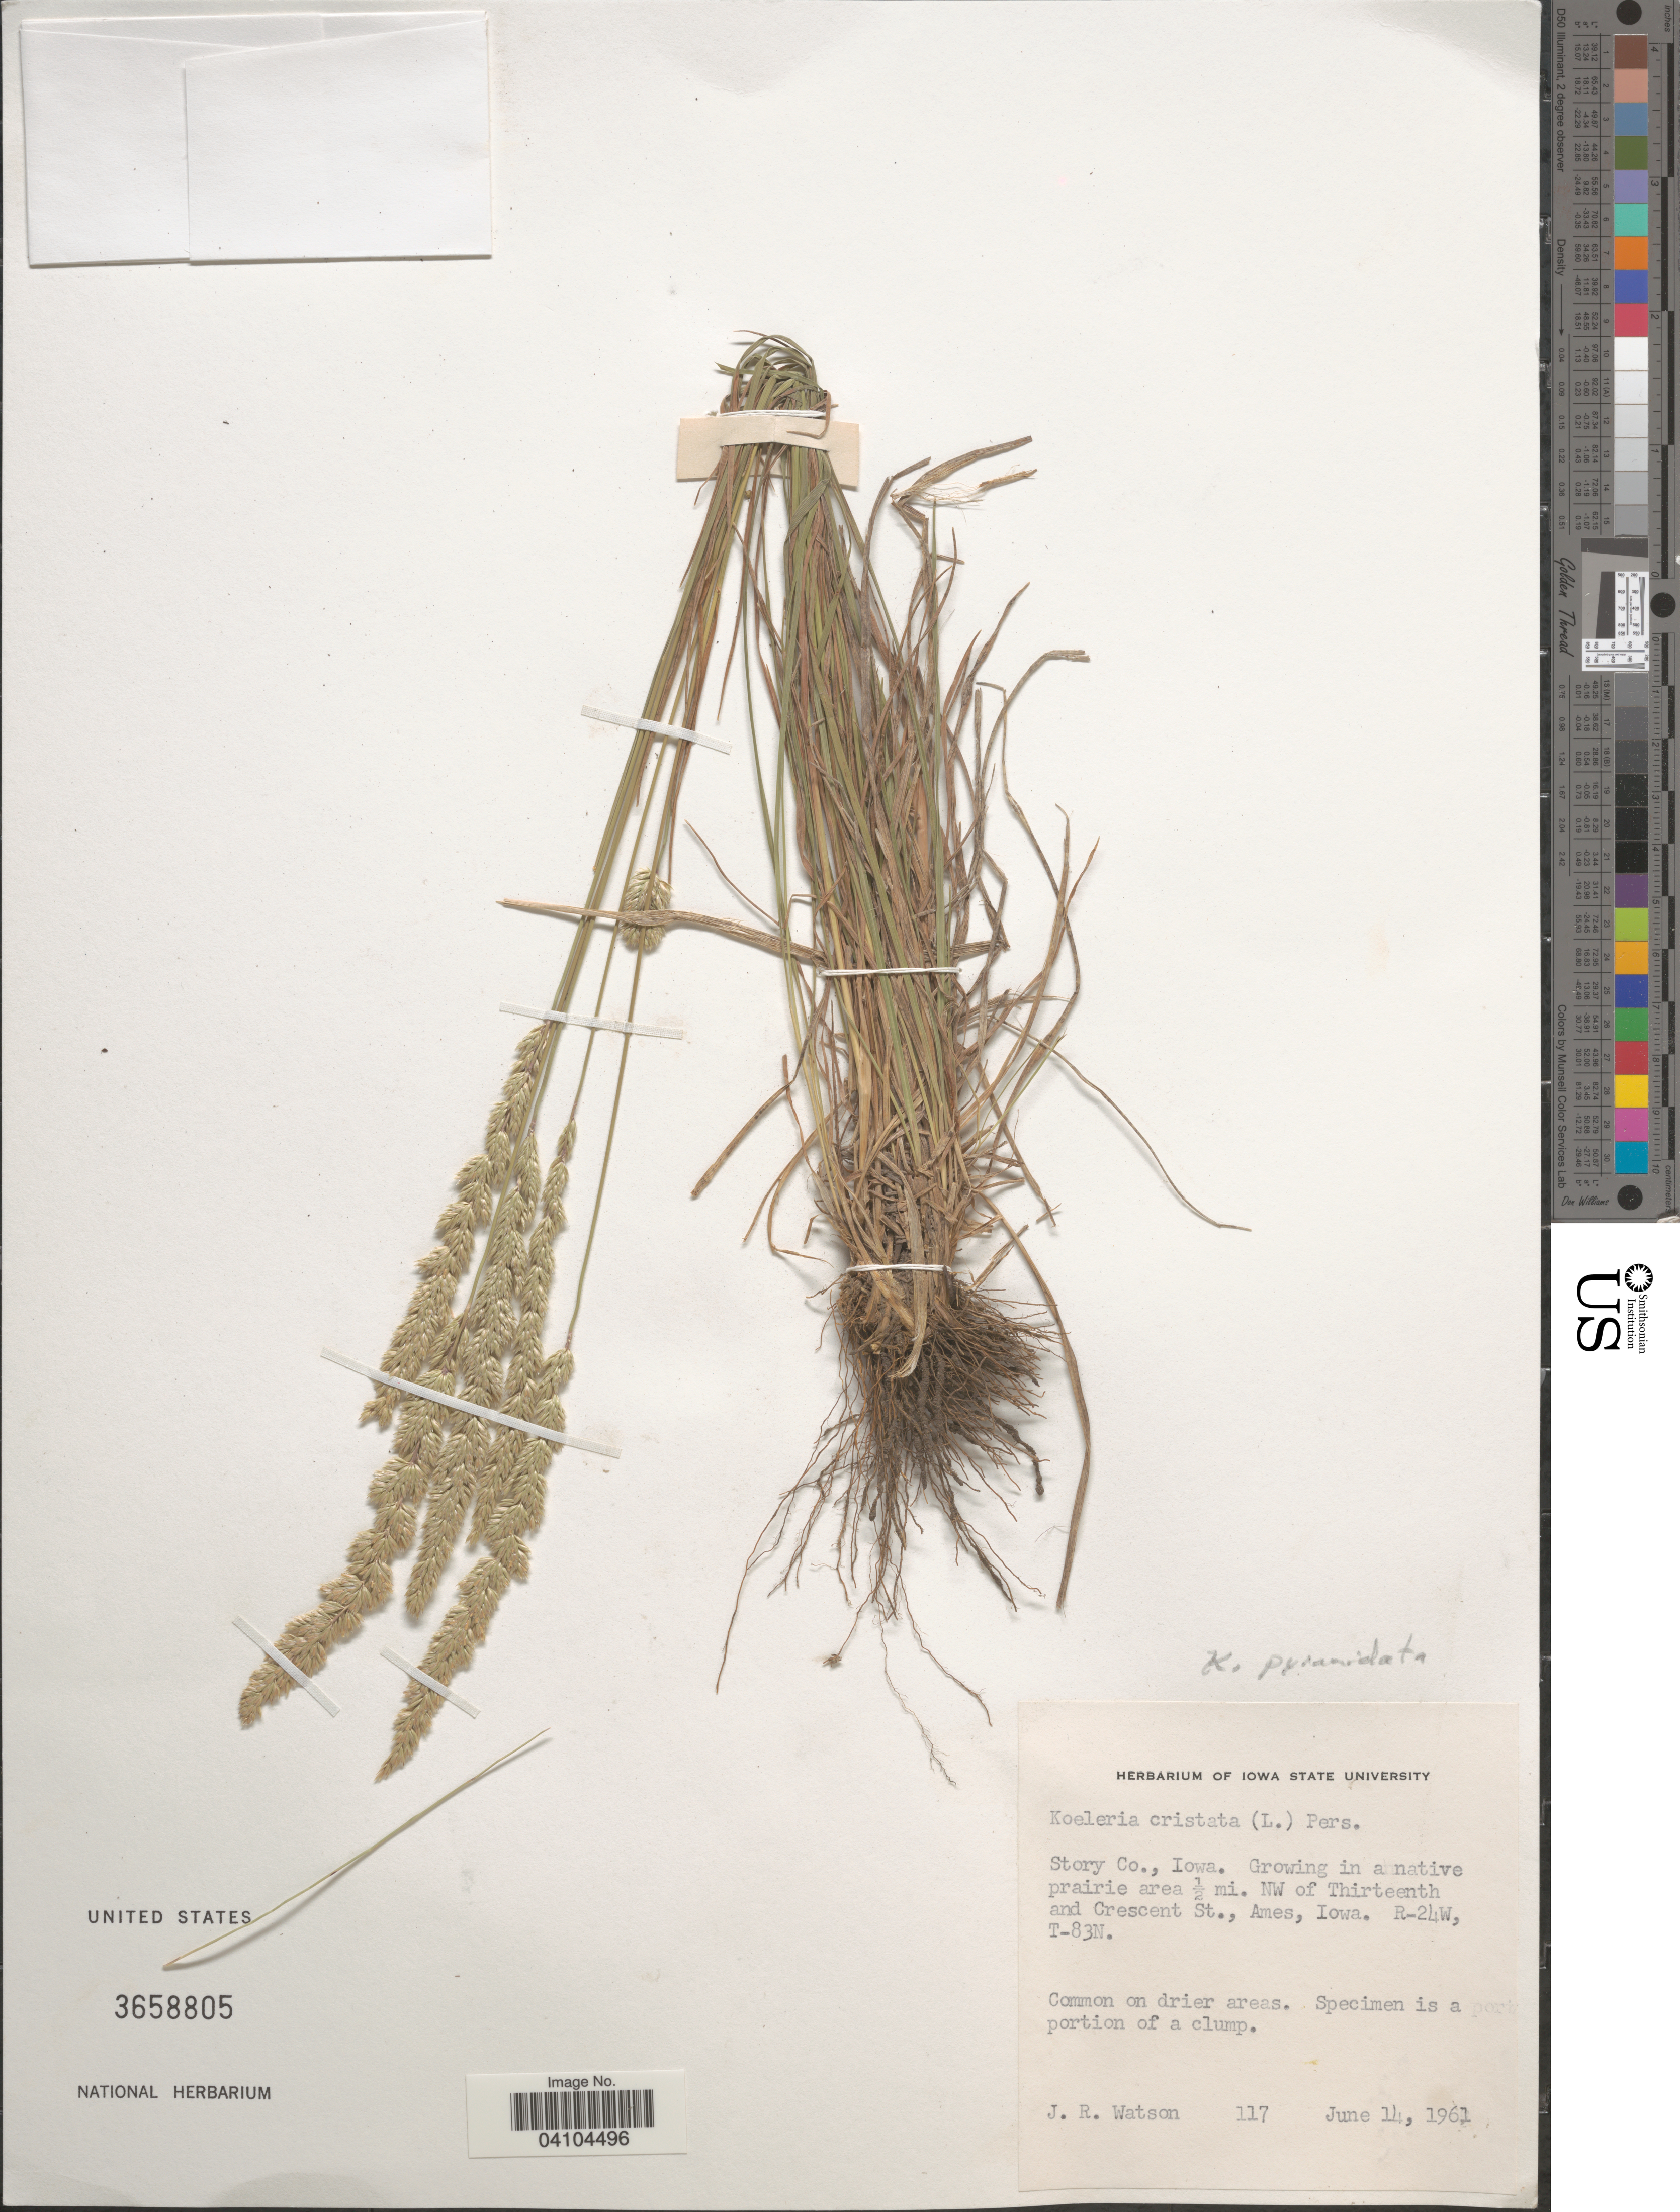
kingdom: Plantae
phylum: Tracheophyta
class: Liliopsida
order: Poales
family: Poaceae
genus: Koeleria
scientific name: Koeleria pyramidata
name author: (Lam.) P. Beauv.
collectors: J. R. Watson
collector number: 117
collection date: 1961-06-14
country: United States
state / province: Iowa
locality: Story Co. Growing in a native prairie area ½ mi. NW of Thirteenth and Crescent St., Ames. R-24W, T-83N.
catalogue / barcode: US 3658805